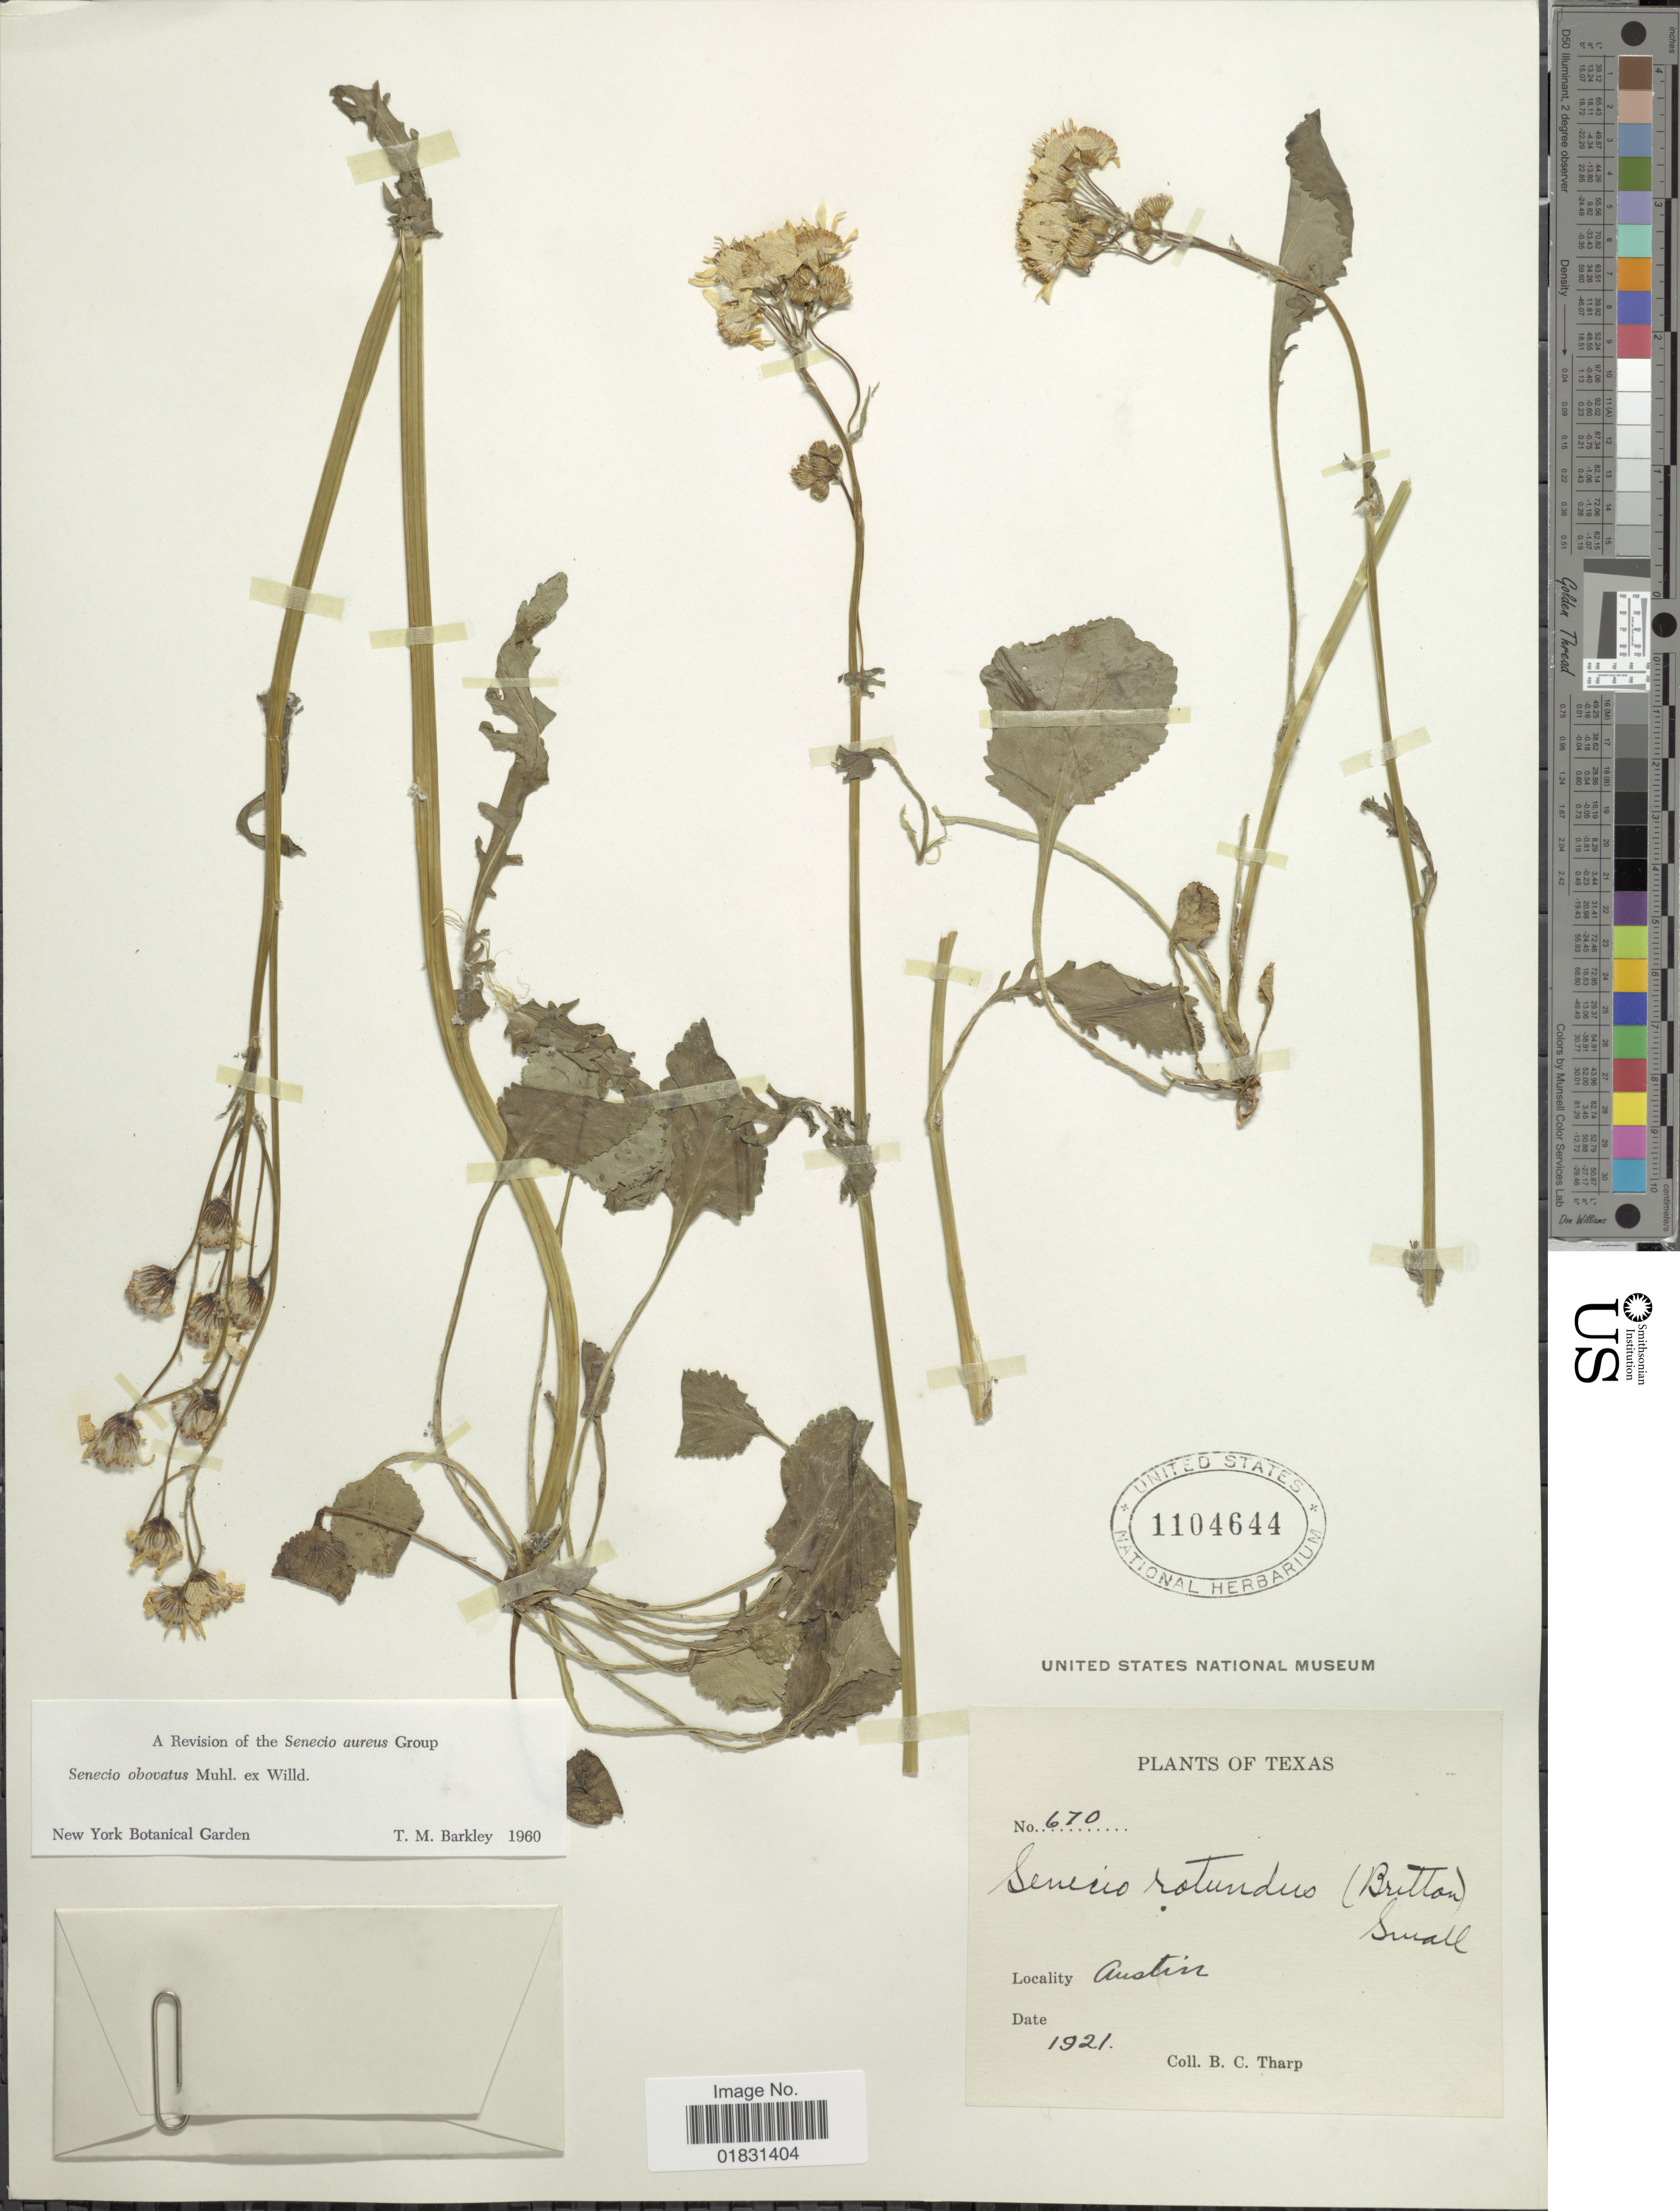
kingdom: Plantae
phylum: Tracheophyta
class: Magnoliopsida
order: Asterales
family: Asteraceae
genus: Packera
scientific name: Packera obovata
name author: (Muhl. ex Willd.) W.A. Weber & Á. Löve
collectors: B. C. Tharp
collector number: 670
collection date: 1921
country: United States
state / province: Texas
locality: Austin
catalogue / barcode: US 1104644